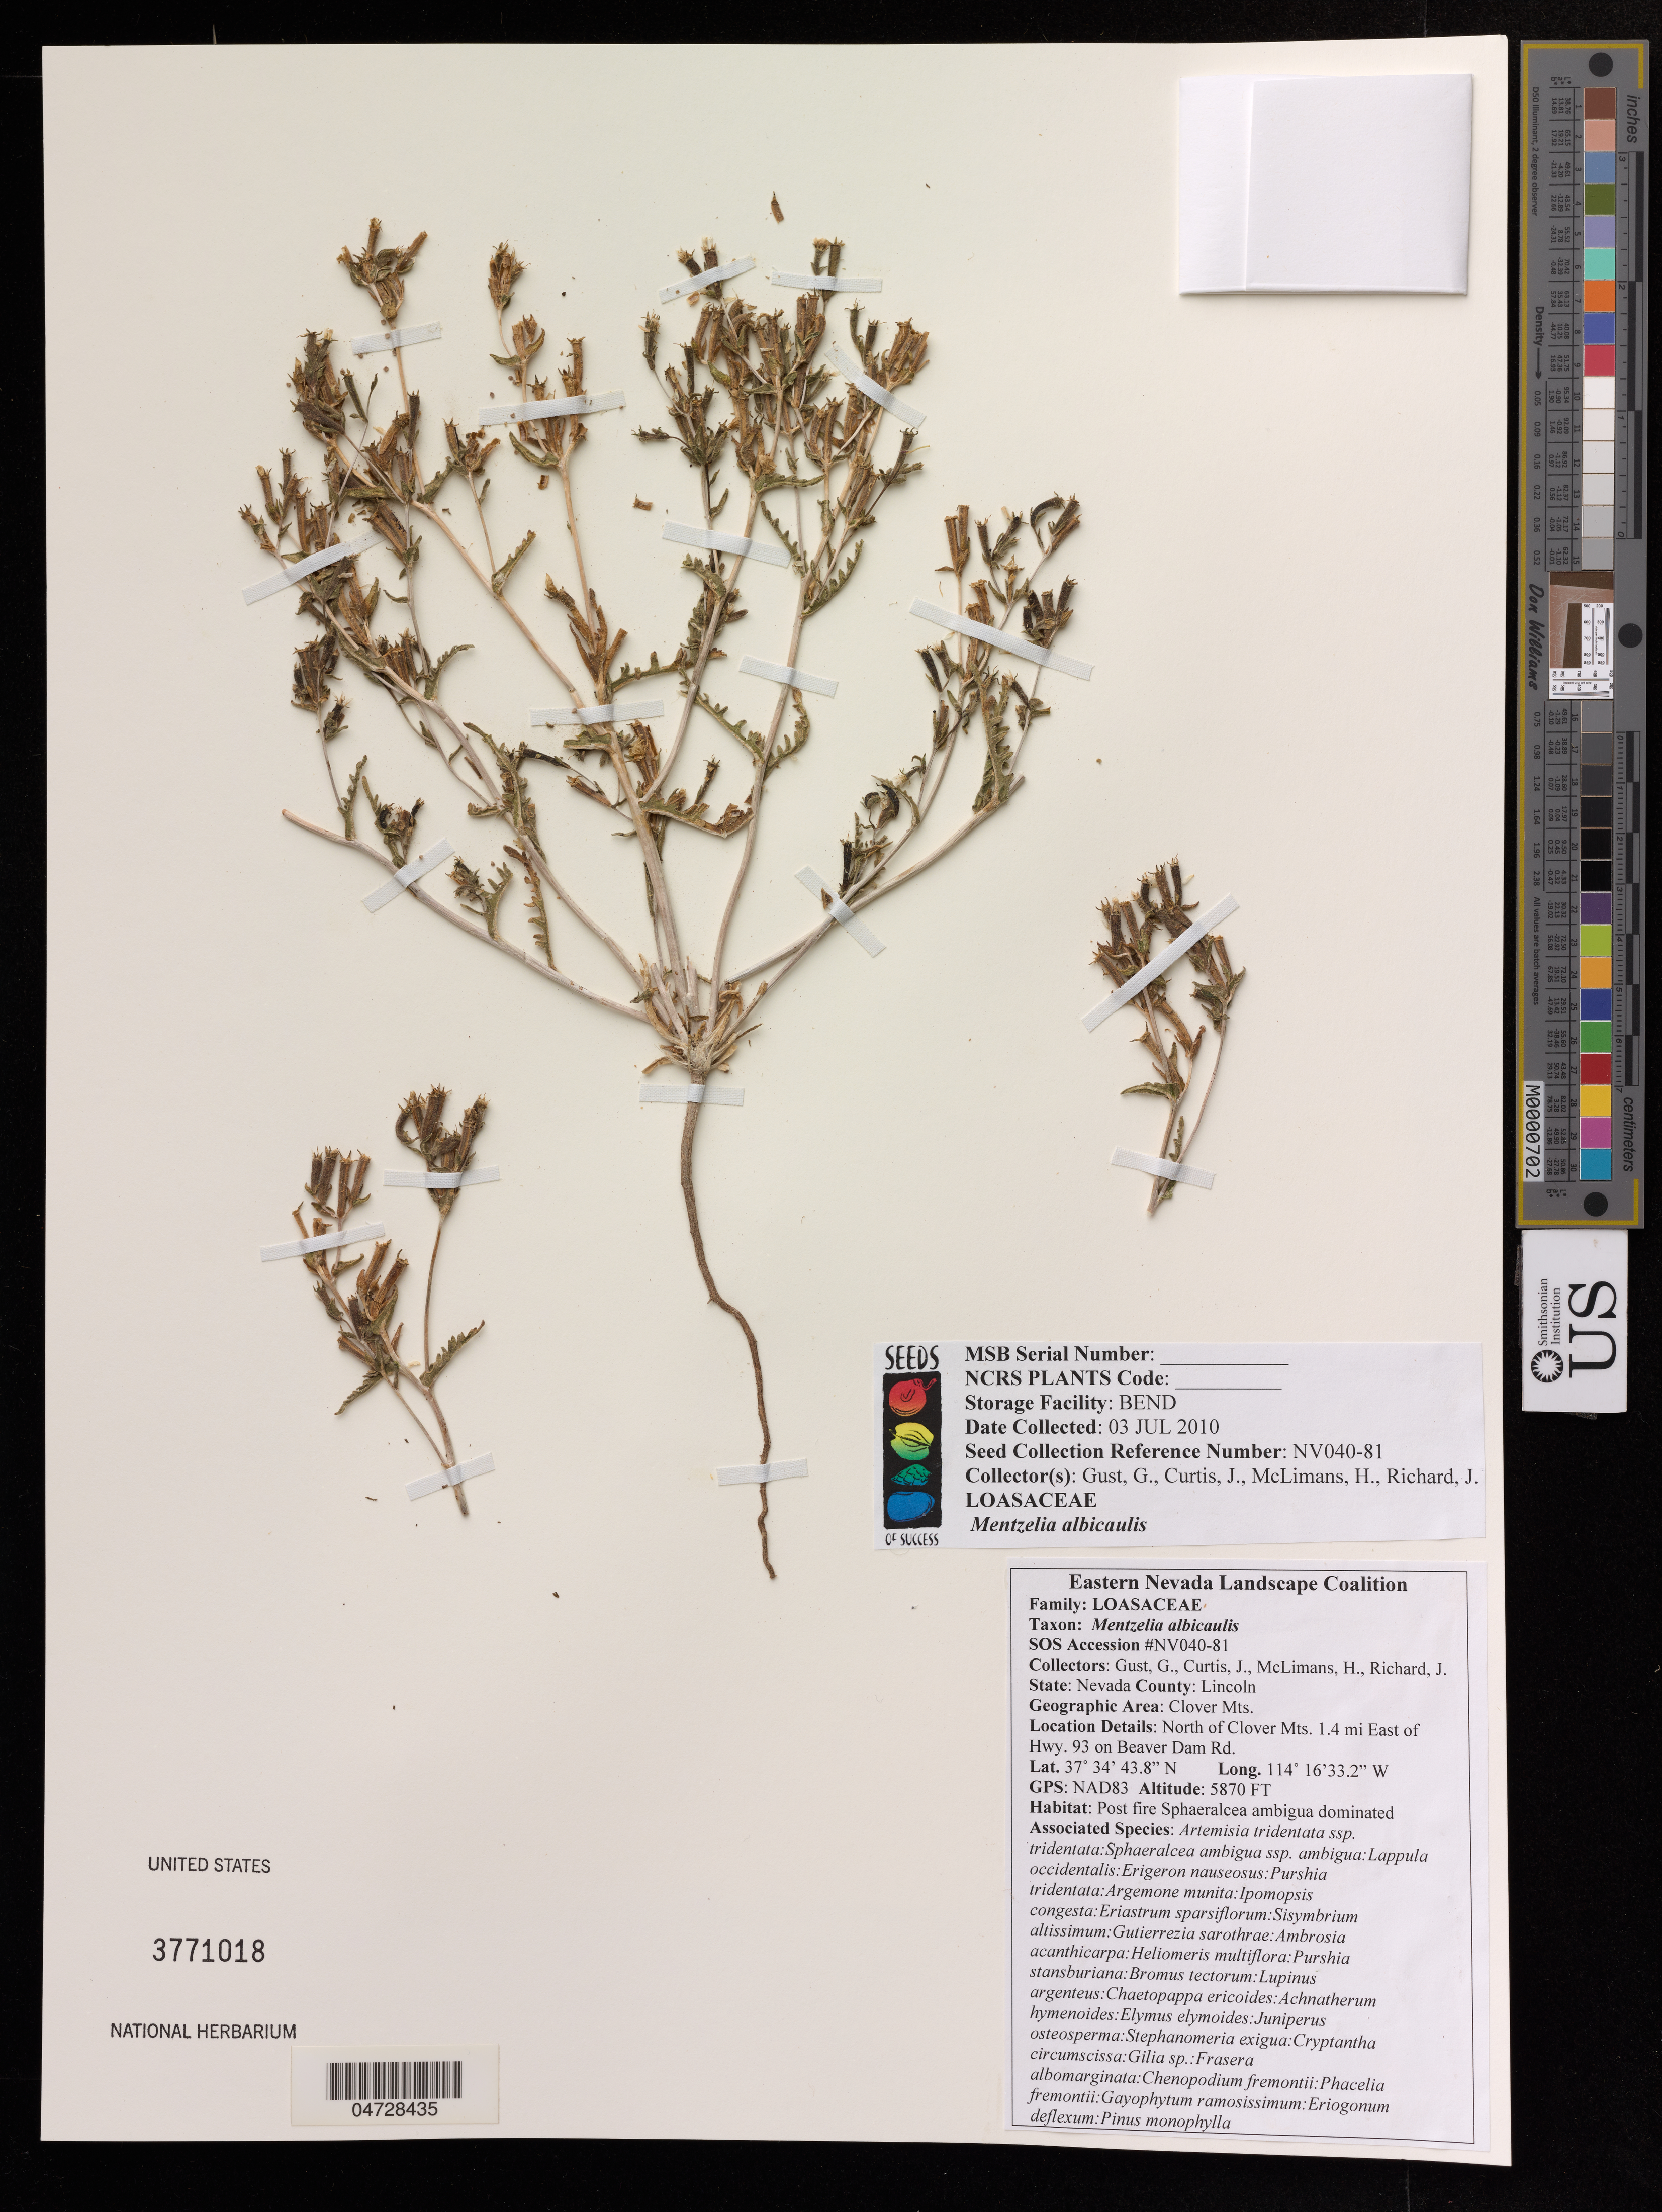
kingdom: Plantae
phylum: Tracheophyta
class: Magnoliopsida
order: Cornales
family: Loasaceae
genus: Mentzelia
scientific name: Mentzelia albicaulis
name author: (Douglas ex Hook.) Douglas ex Torr. & A. Gray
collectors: G. Gust, J. Curtis, H. McLimans & J. Richard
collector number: NV040-81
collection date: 2010-07-03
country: United States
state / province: Nevada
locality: North of Clover Mts. 1.4 mi East of Hwy. 93 on Beaver Dam Rd.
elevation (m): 1789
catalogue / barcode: US 3771018